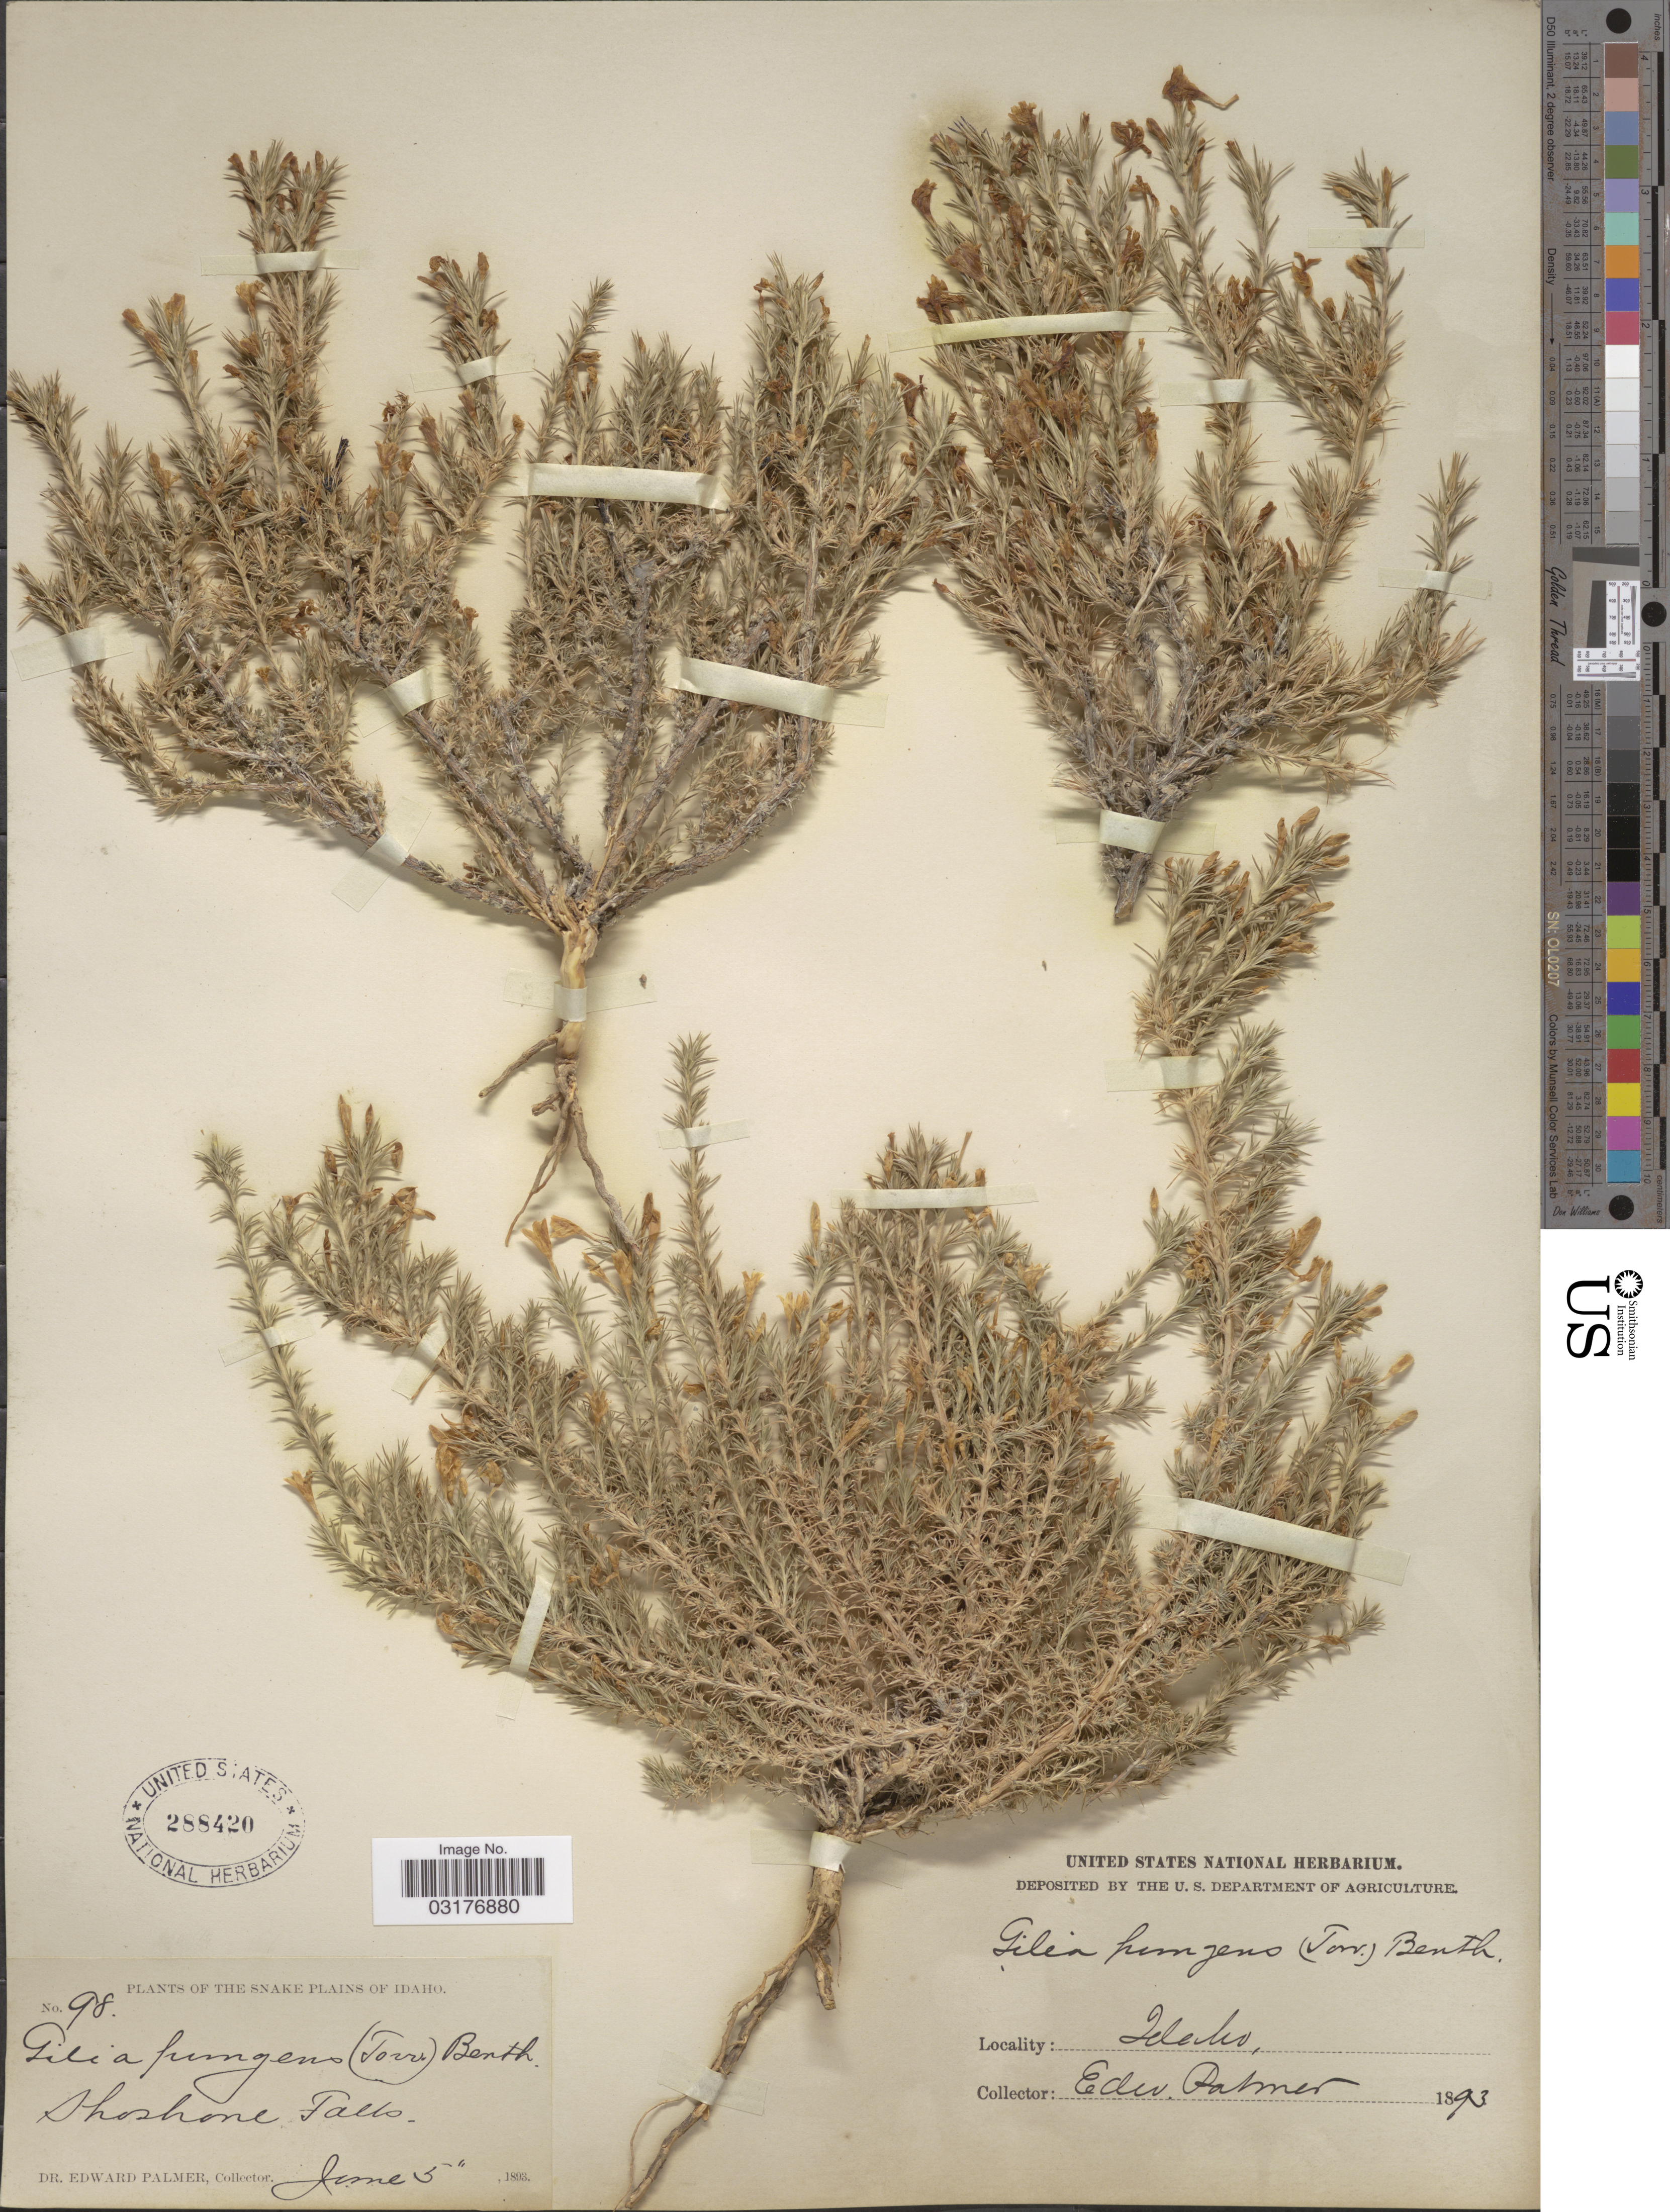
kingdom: Plantae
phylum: Tracheophyta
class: Magnoliopsida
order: Ericales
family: Polemoniaceae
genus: Linanthus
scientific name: Linanthus pungens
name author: (Torr.) J.M. Porter & L.A. Johnson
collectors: E. Palmer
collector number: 98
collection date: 1893-06-05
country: United States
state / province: Idaho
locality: The Snake Plains of Idaho. Shoshone Falls.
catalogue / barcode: US 288420